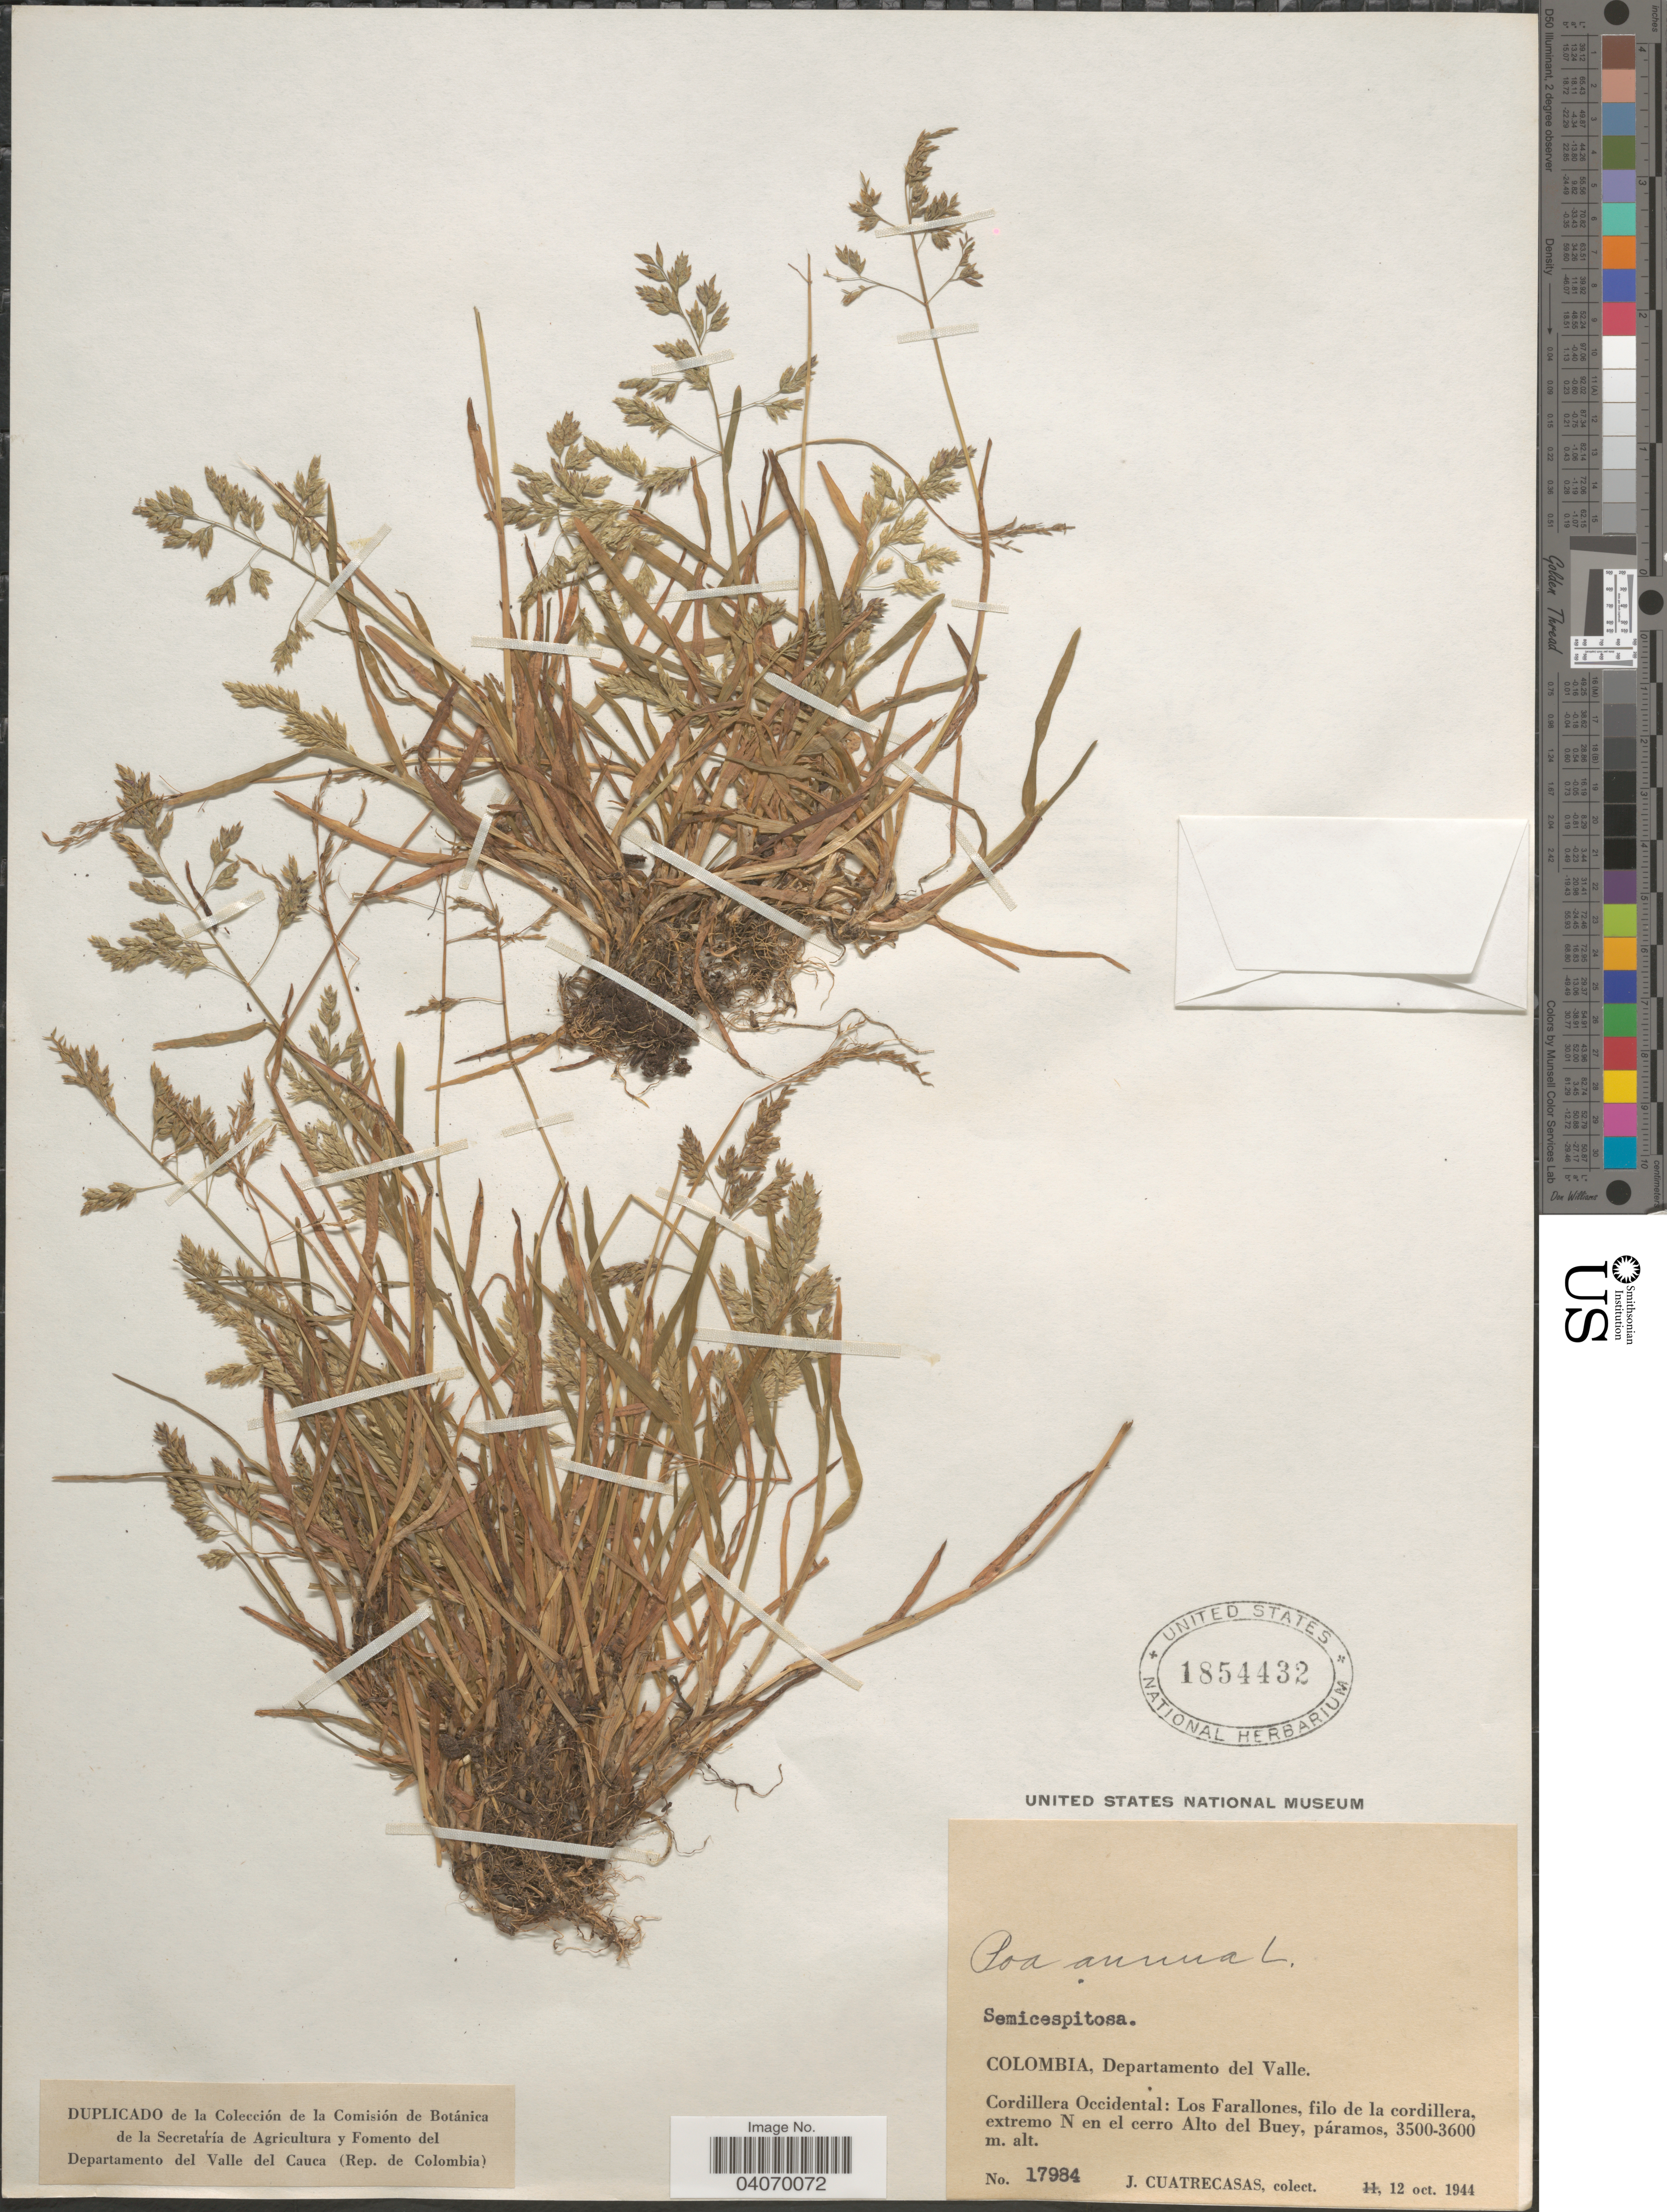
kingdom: Plantae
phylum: Tracheophyta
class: Liliopsida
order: Poales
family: Poaceae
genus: Poa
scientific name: Poa annua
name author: L.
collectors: J. Cuatrecasas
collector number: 17984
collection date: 1944-10-12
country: Colombia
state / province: Valle del Cauca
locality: Departamento del Valle. Cordillera Occidental: Los Farallones, filo de la cordillera, extremo N en el cerro Alto del Buey.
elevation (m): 3500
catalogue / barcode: US 1854432